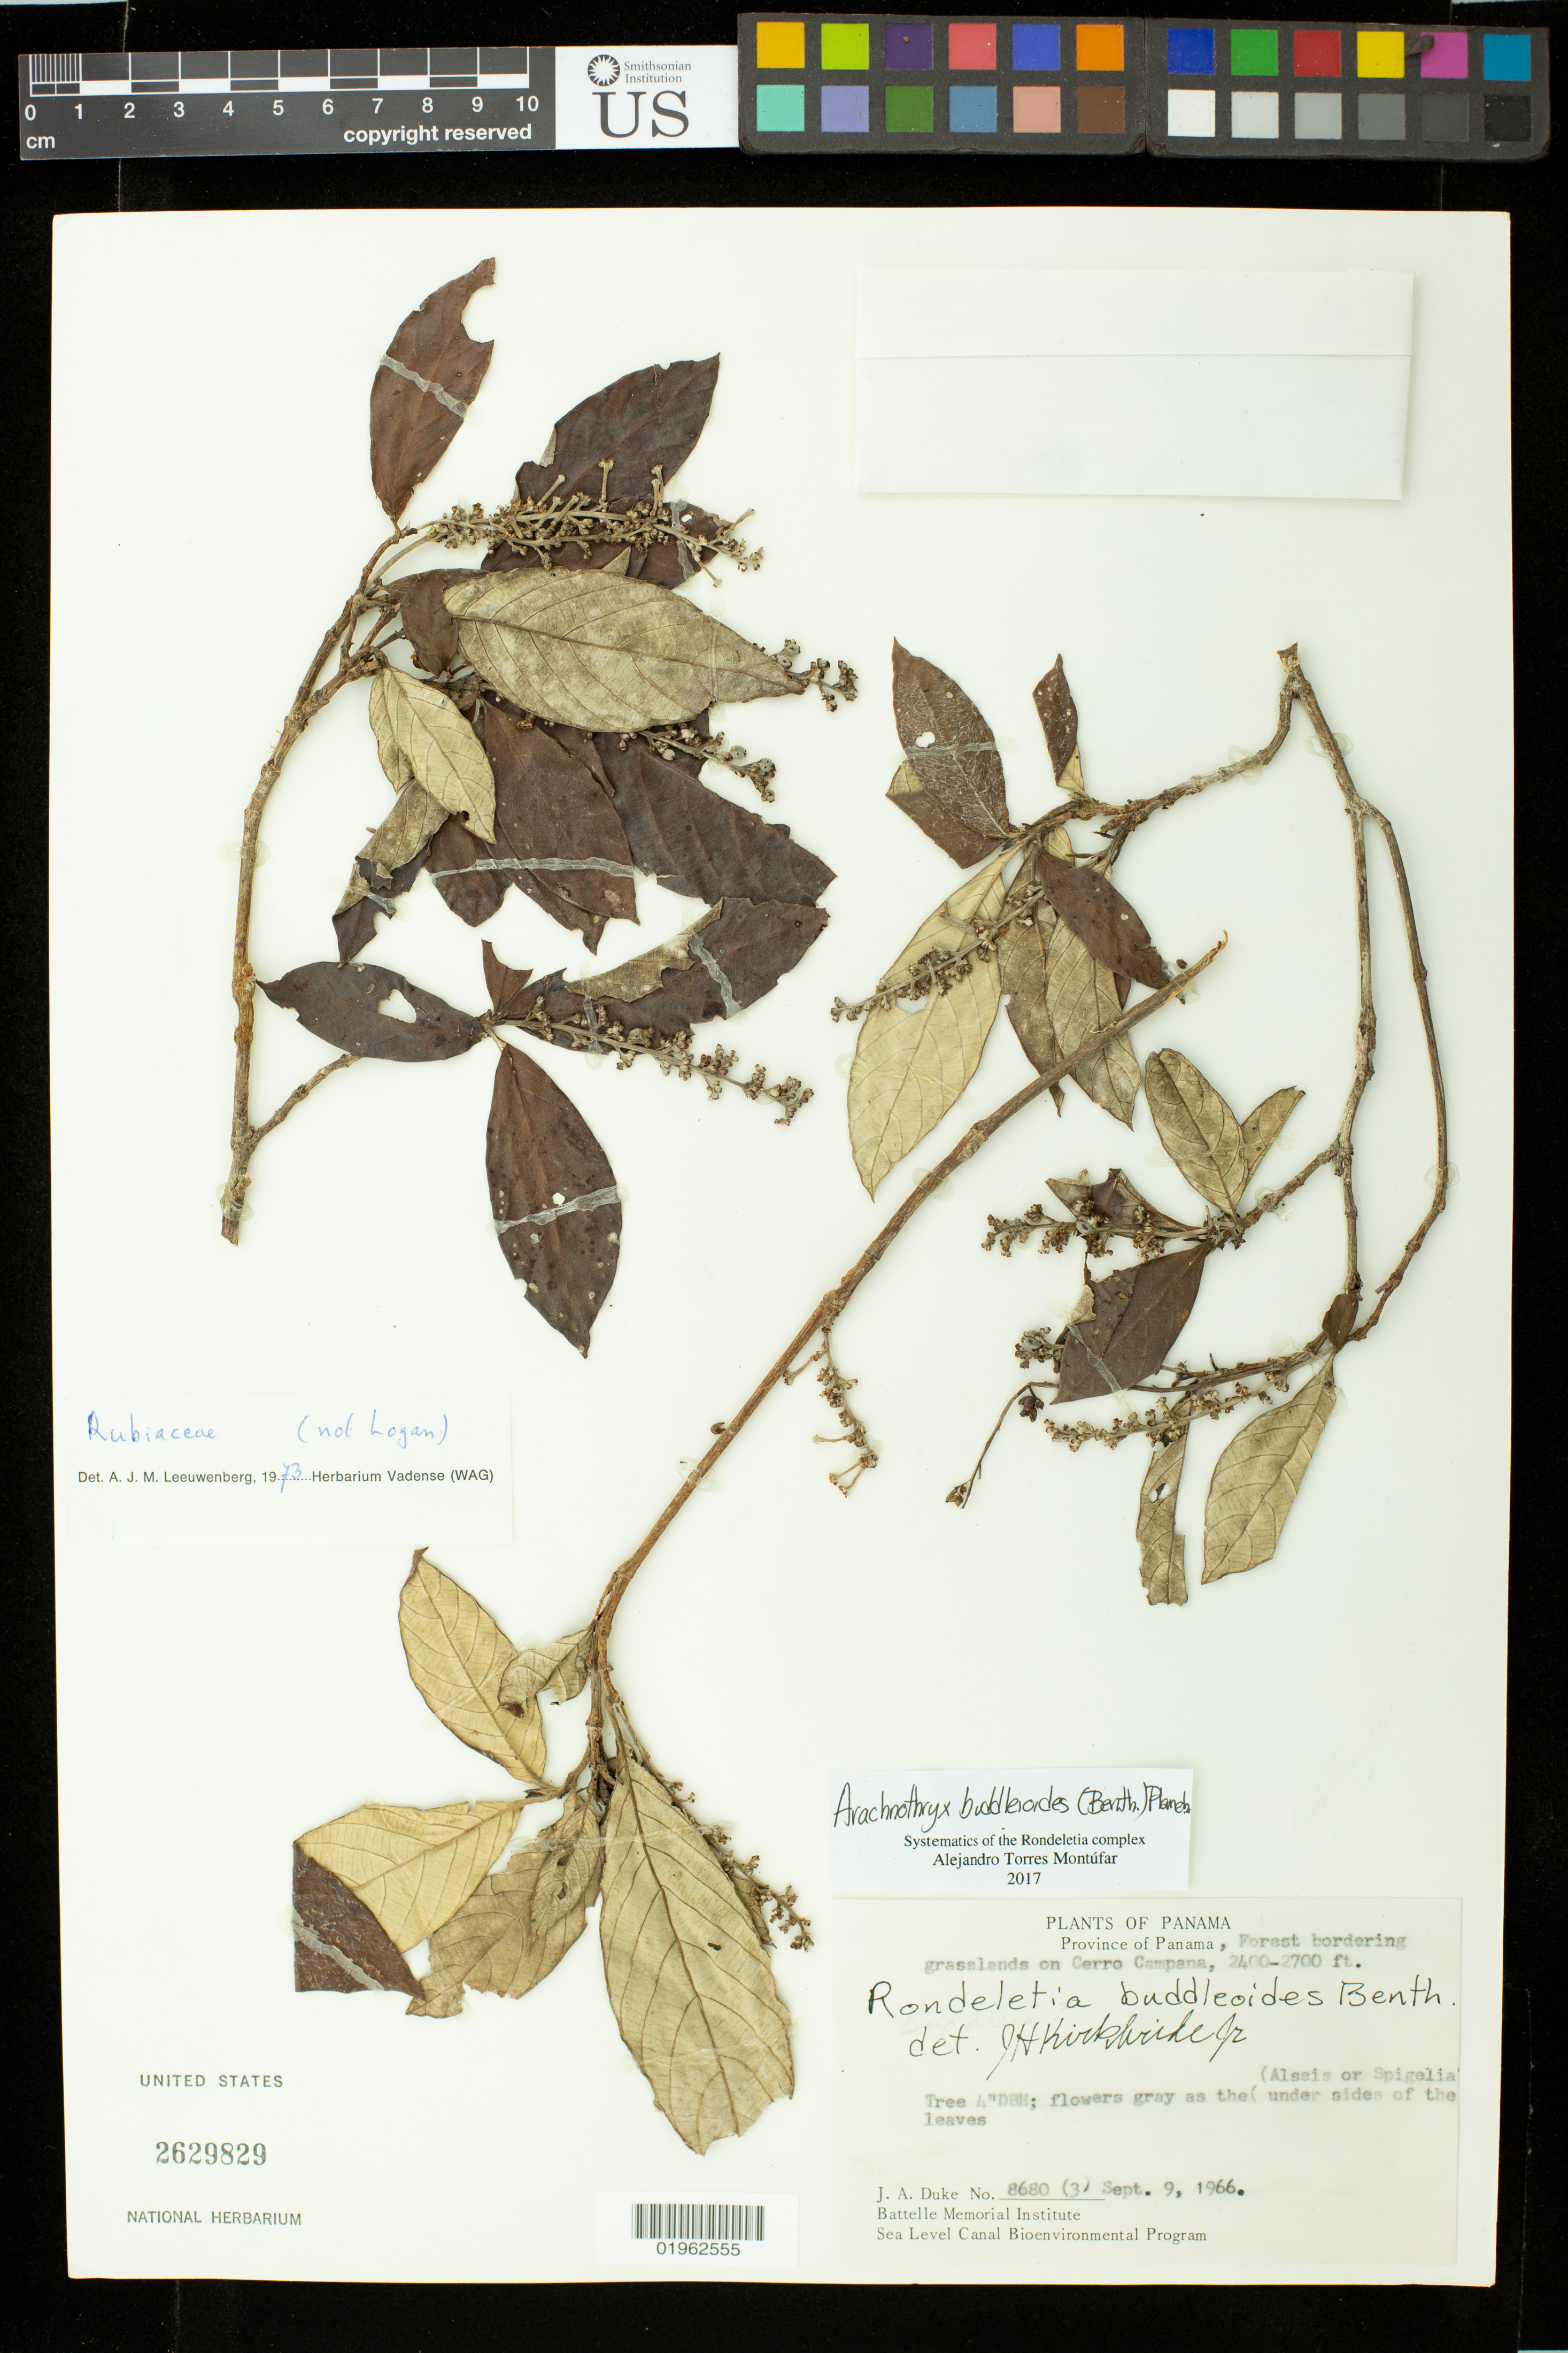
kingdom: Plantae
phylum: Tracheophyta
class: Magnoliopsida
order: Gentianales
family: Rubiaceae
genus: Arachnothryx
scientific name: Arachnothryx buddleioides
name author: (Benth.) Planch.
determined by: Torres Montufar, J. A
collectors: J. A. Duke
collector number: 8680 (3)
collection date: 1966-09-09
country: Panama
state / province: Panamá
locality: Cerro Campana.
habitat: forest bordering grasslands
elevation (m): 732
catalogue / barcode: US 2629829